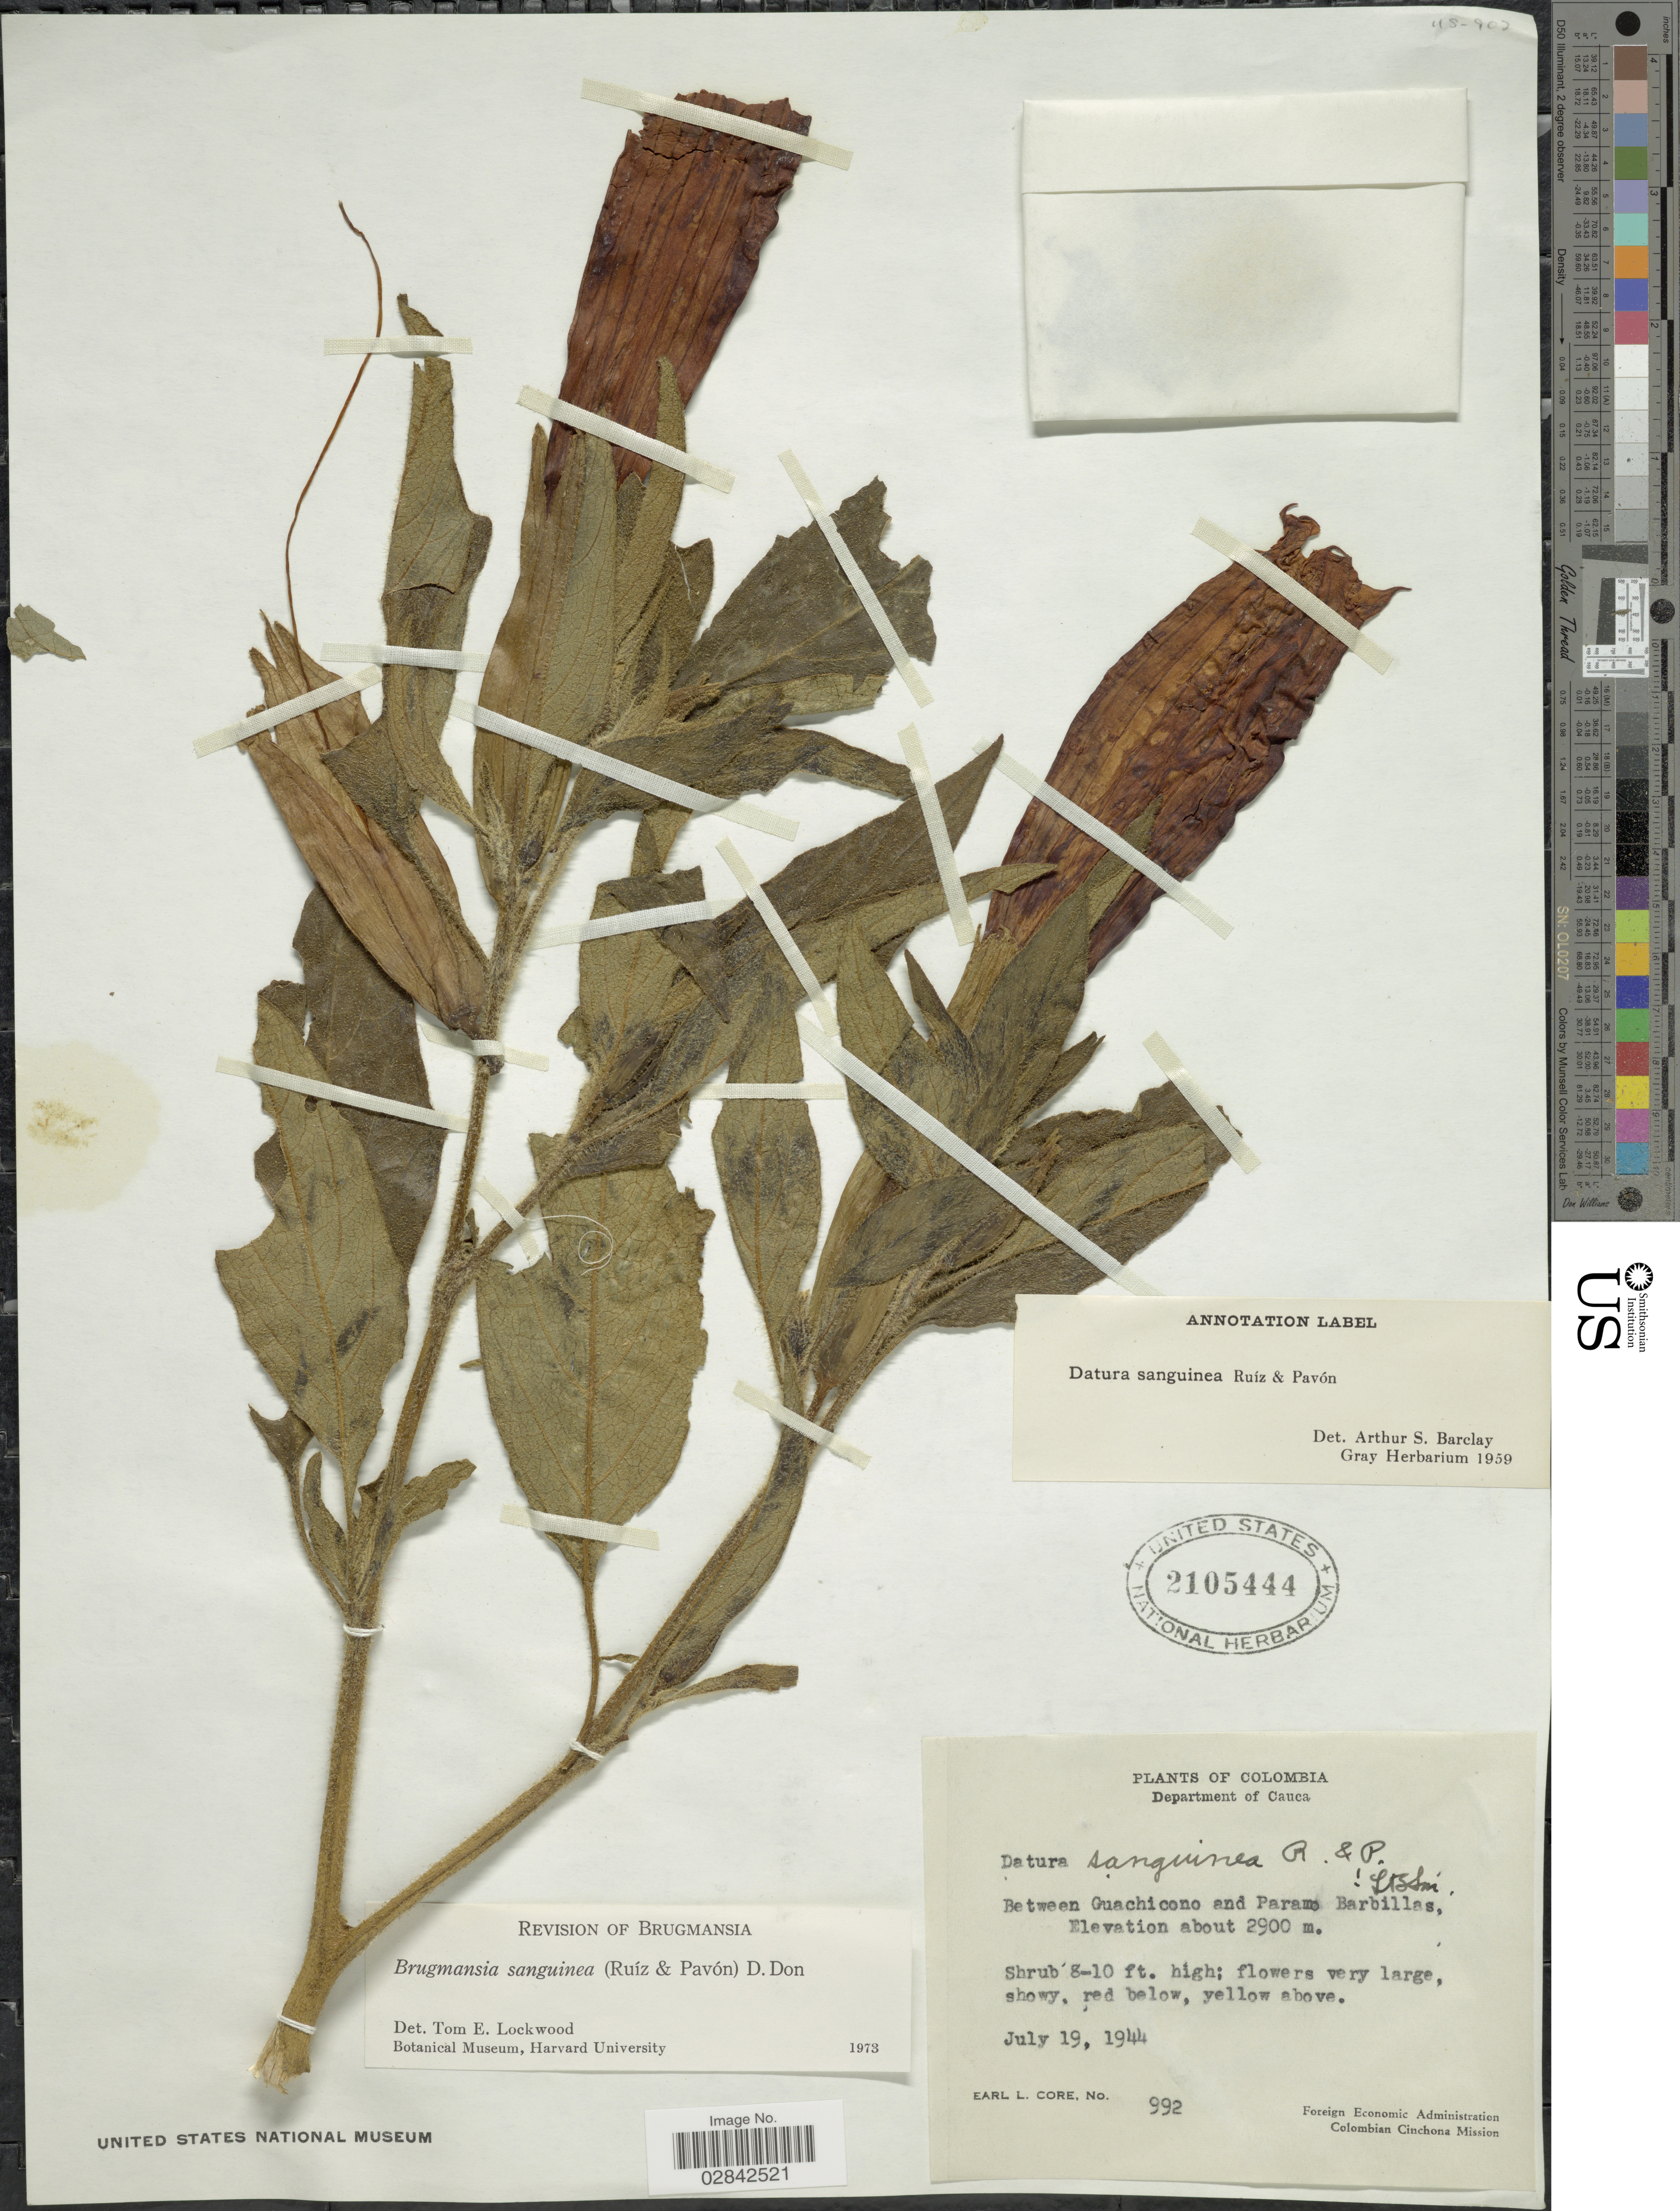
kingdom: Plantae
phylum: Tracheophyta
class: Magnoliopsida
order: Solanales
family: Solanaceae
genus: Brugmansia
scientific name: Brugmansia sanguinea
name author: (Ruiz & Pav.) D. Don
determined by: Lockwood, T. E.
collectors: E. L. Core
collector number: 992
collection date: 1944-07-19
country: Colombia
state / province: Cauca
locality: Department of Cauca. Between Guachicono and Paramo Barbillas.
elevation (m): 2900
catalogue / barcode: US 2105444